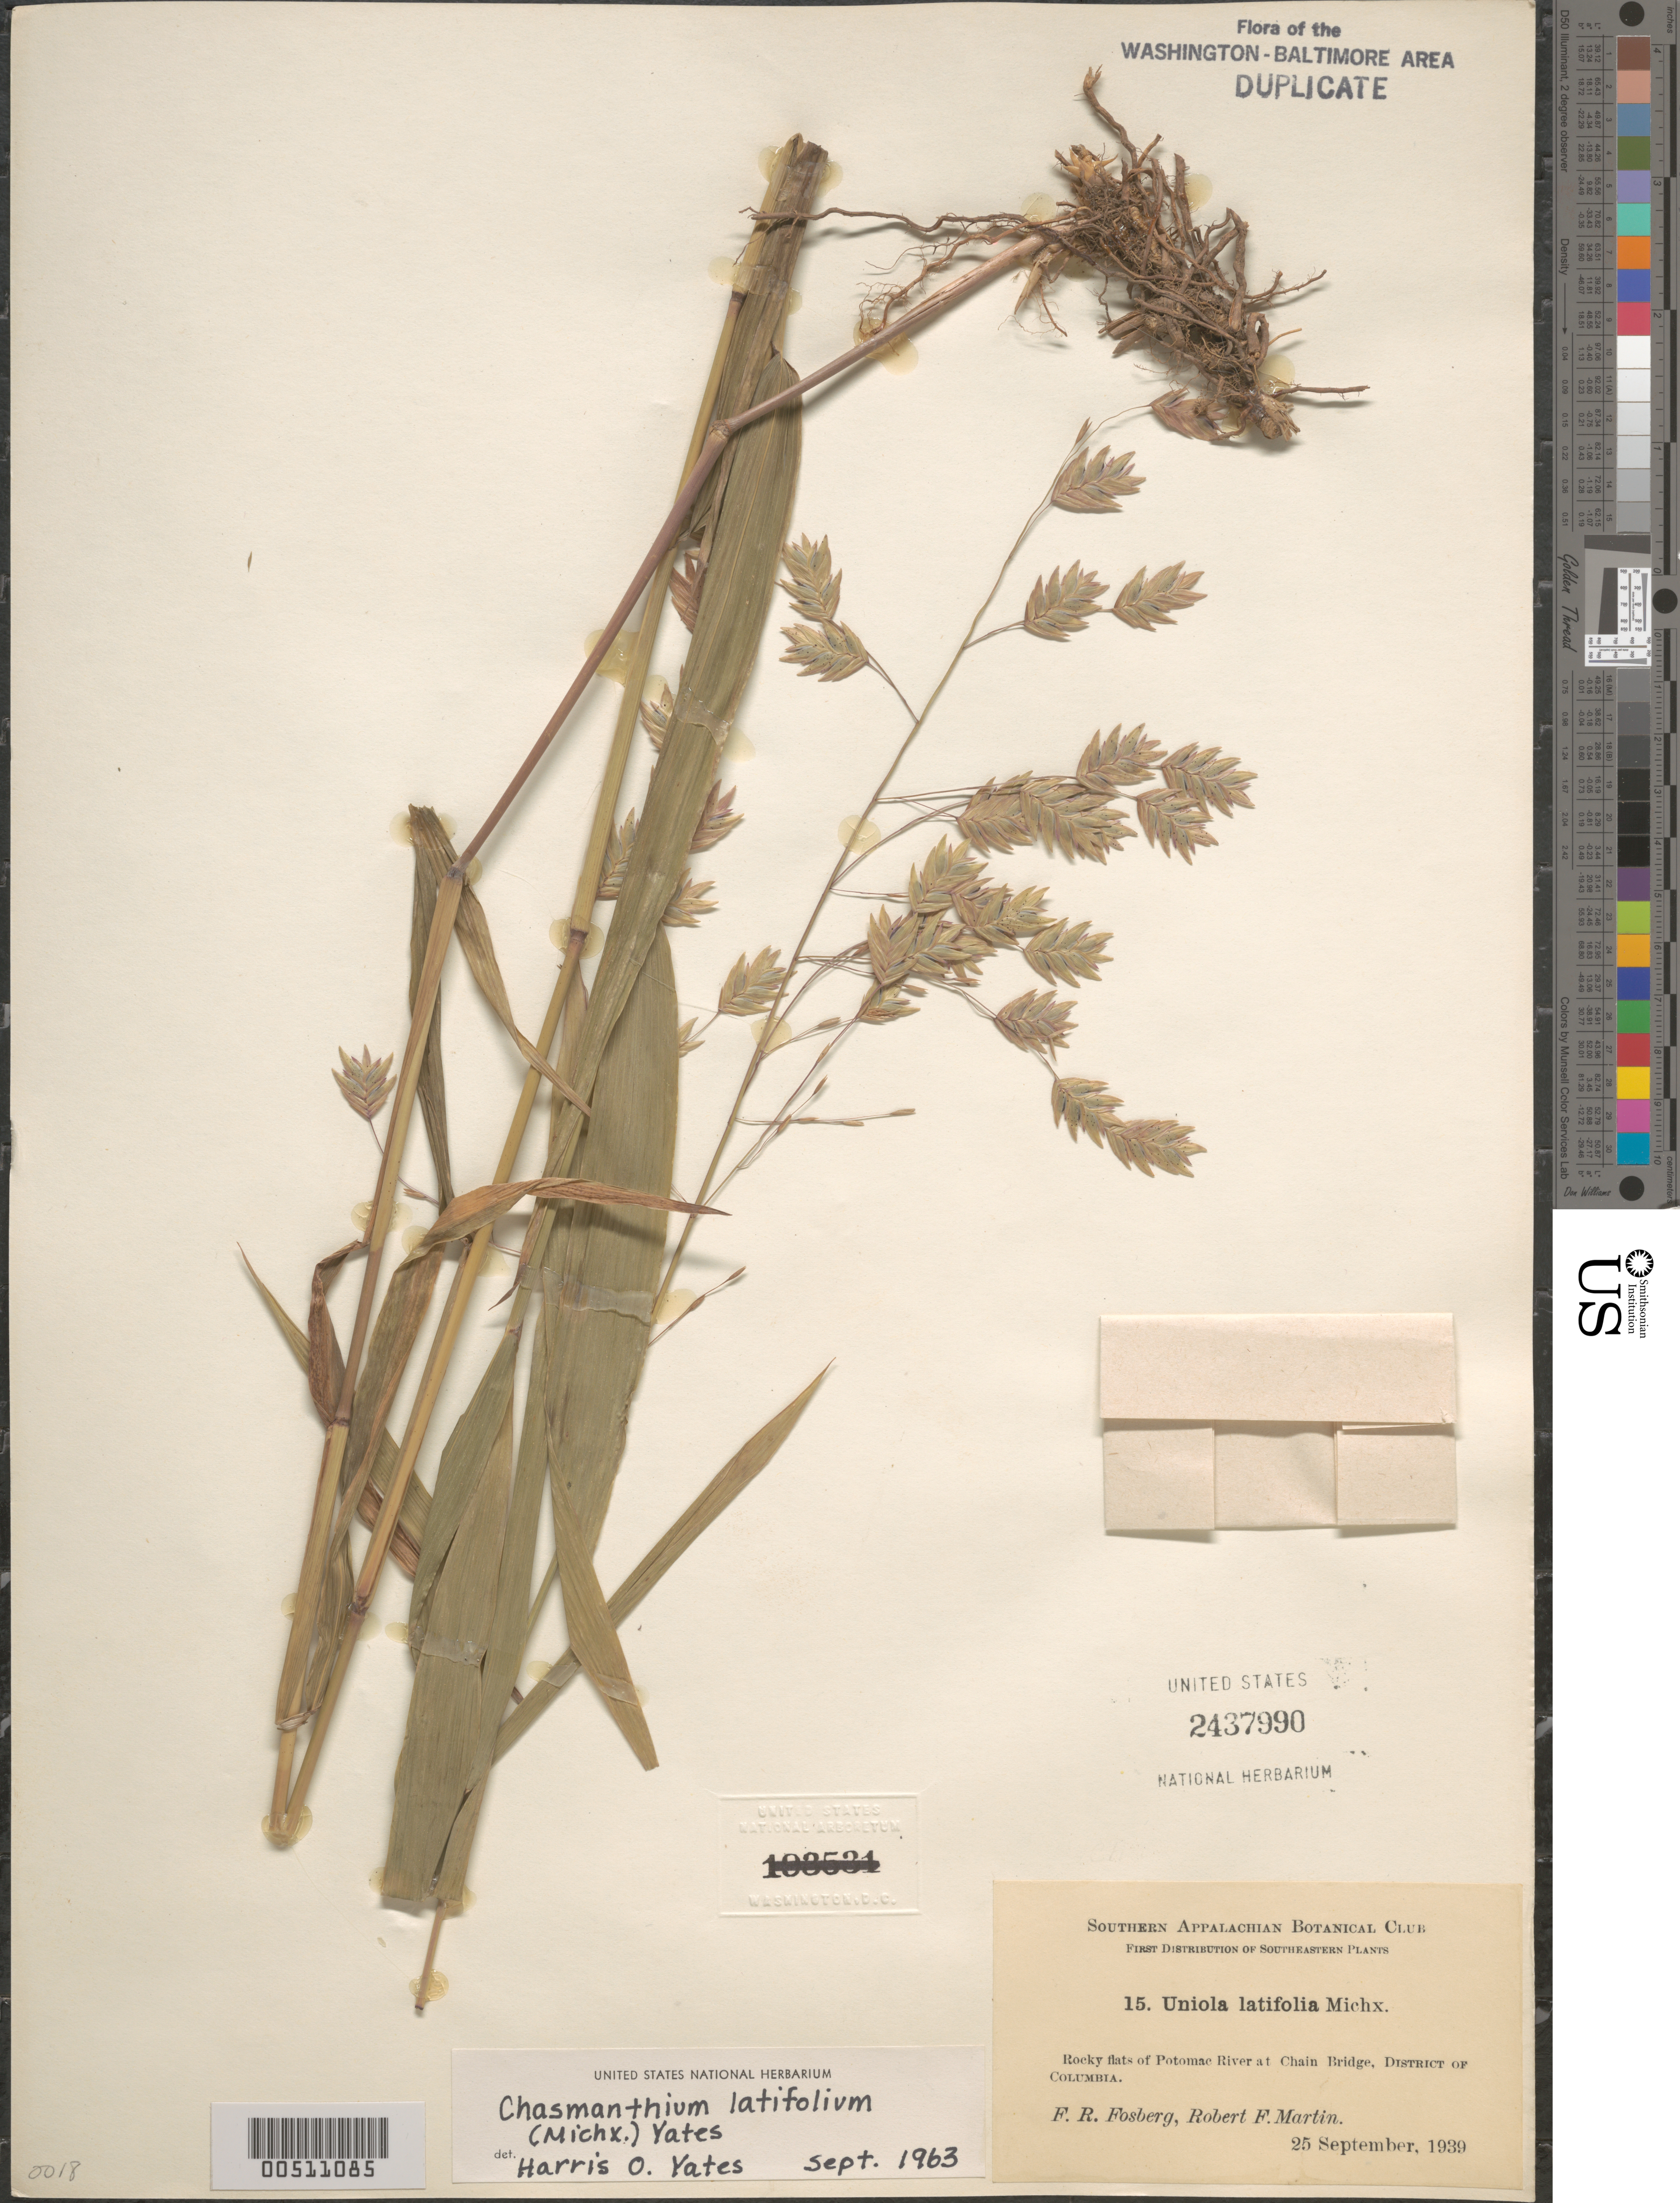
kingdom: Plantae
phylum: Tracheophyta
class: Liliopsida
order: Poales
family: Poaceae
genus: Chasmanthium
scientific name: Chasmanthium latifolium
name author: (Michx.) H.O. Yates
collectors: F. R. Fosberg & R. F. Martin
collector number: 15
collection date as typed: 25 Sep 1939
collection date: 1939-09-25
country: United States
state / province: District of Columbia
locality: Potomac River at Chain Bridge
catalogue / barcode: US 2437990